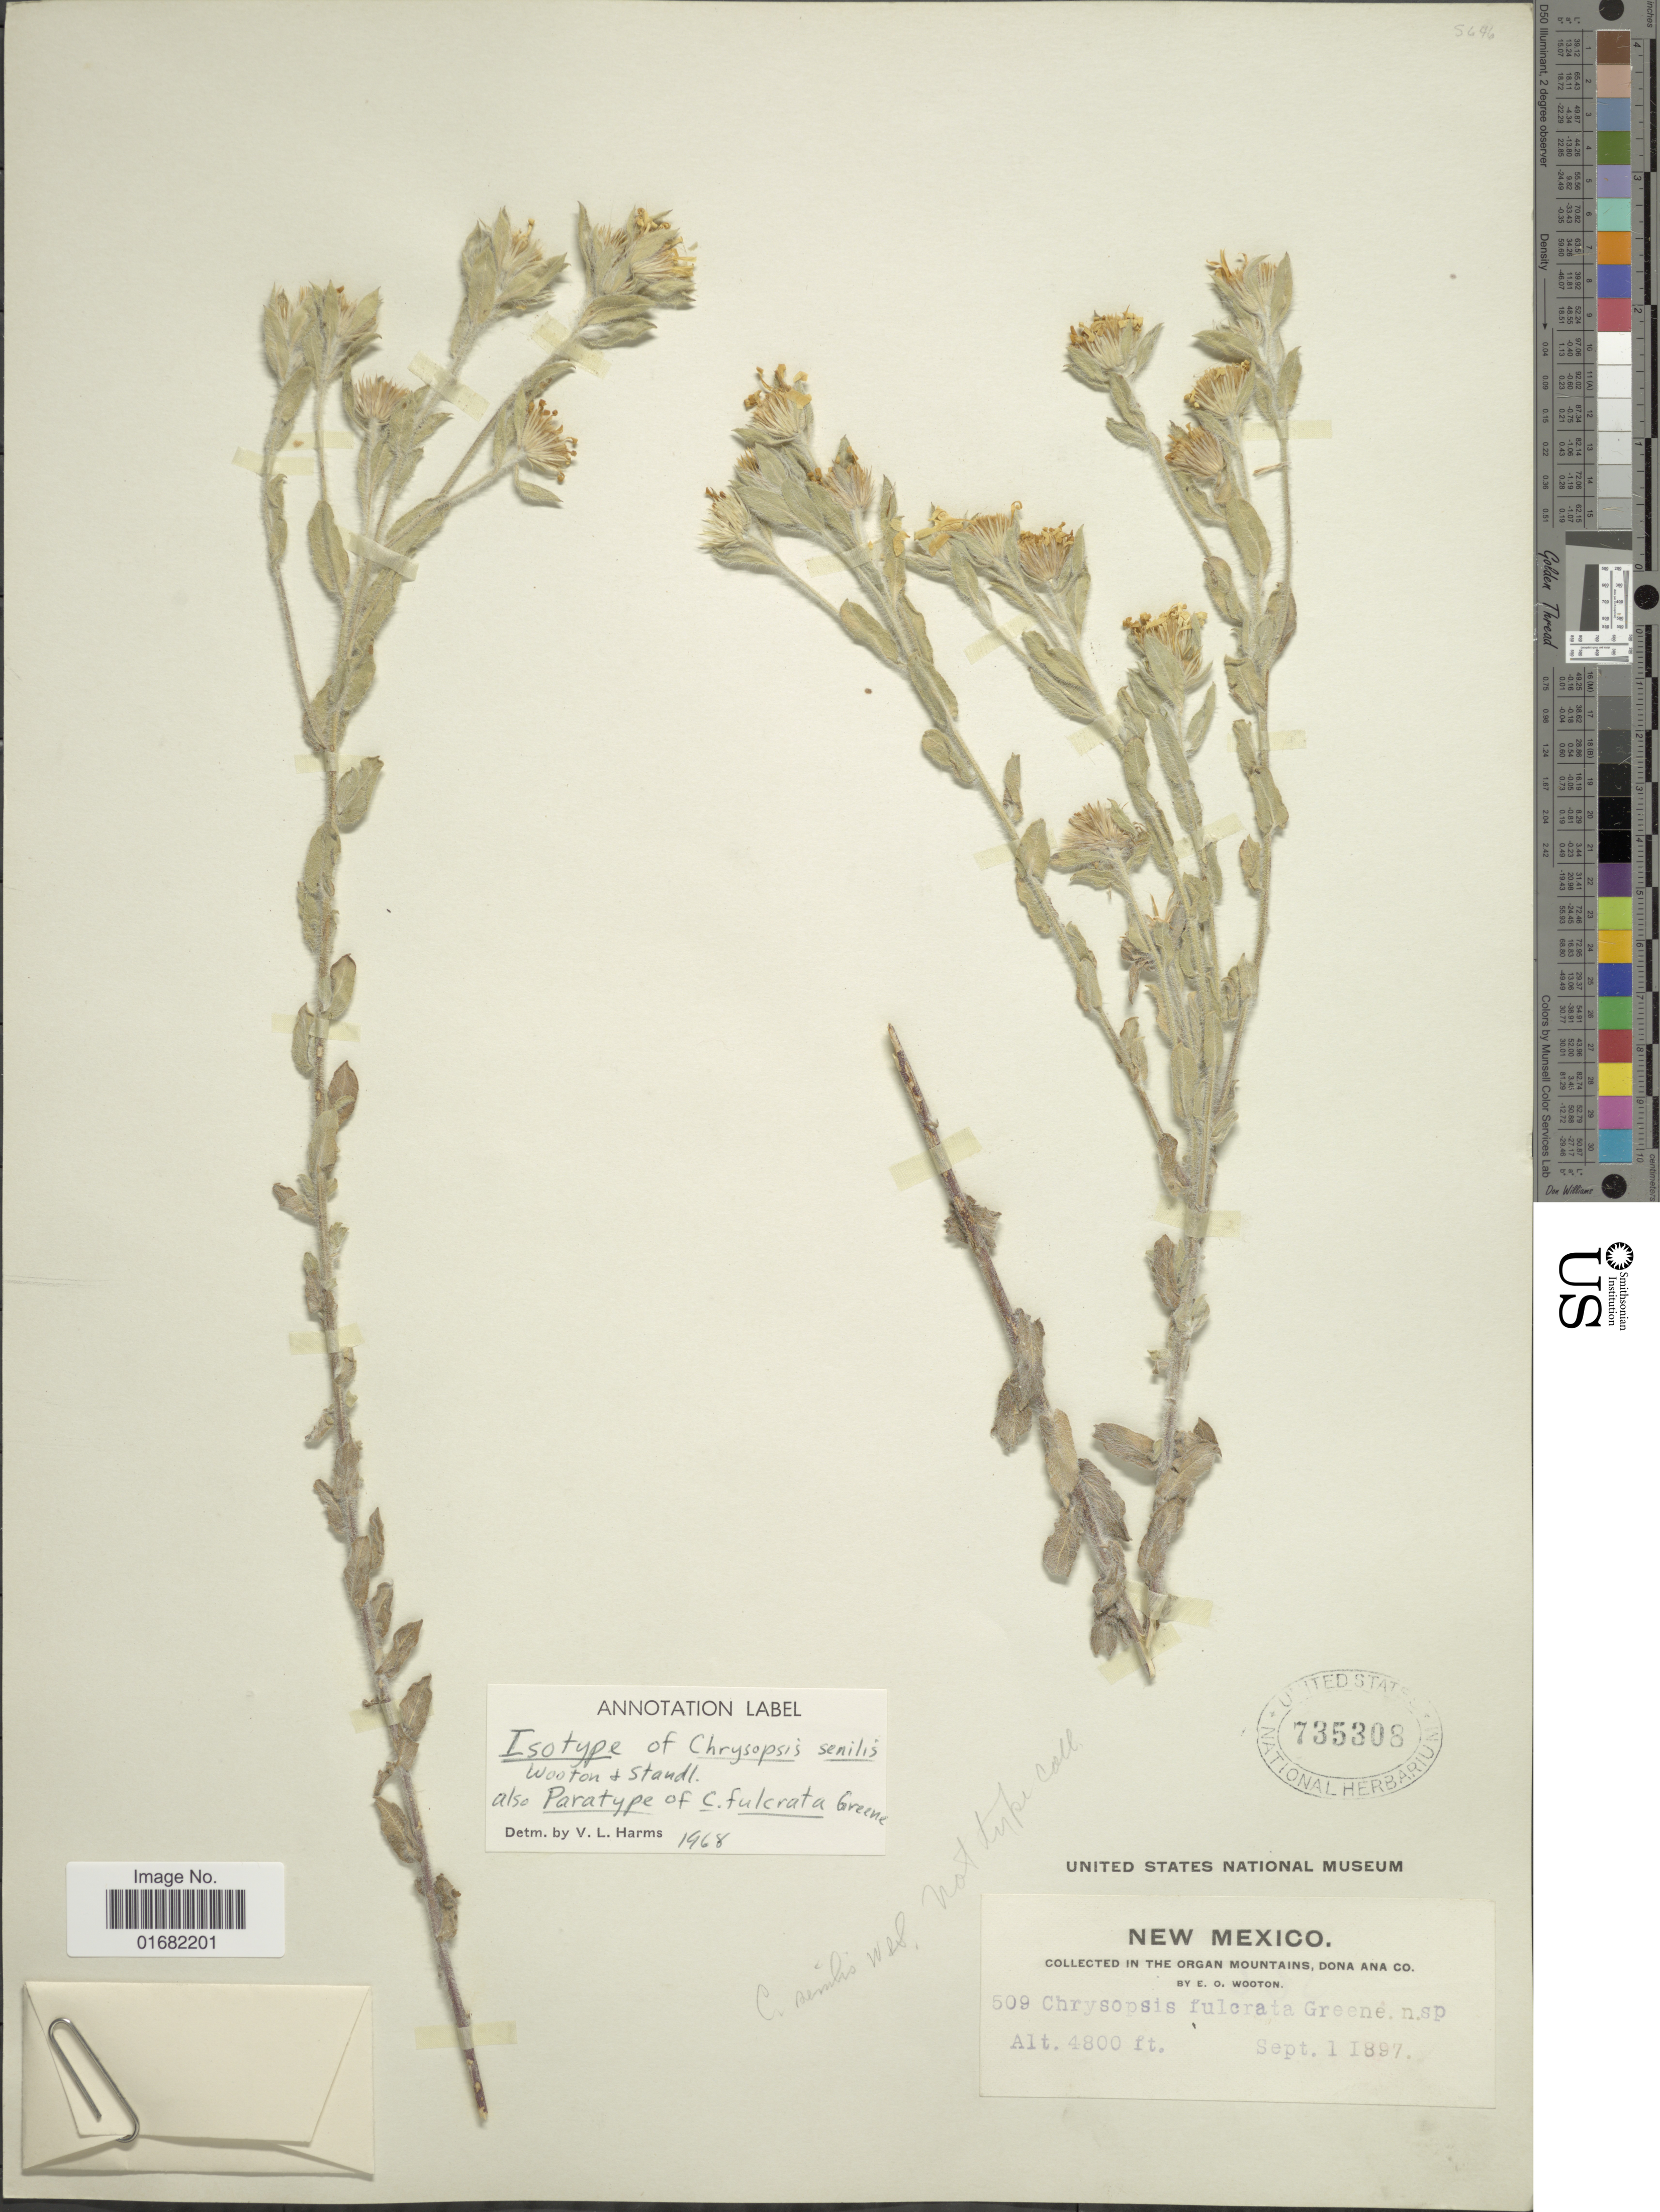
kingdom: Plantae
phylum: Tracheophyta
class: Magnoliopsida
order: Asterales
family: Asteraceae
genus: Heterotheca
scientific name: Heterotheca fulcrata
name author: (Greene) Shinners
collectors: E. O. Wooton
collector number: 509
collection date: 1897-09-01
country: United States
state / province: New Mexico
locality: Organ Mouantains, Dona Ana Co.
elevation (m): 1463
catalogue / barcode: US 735308